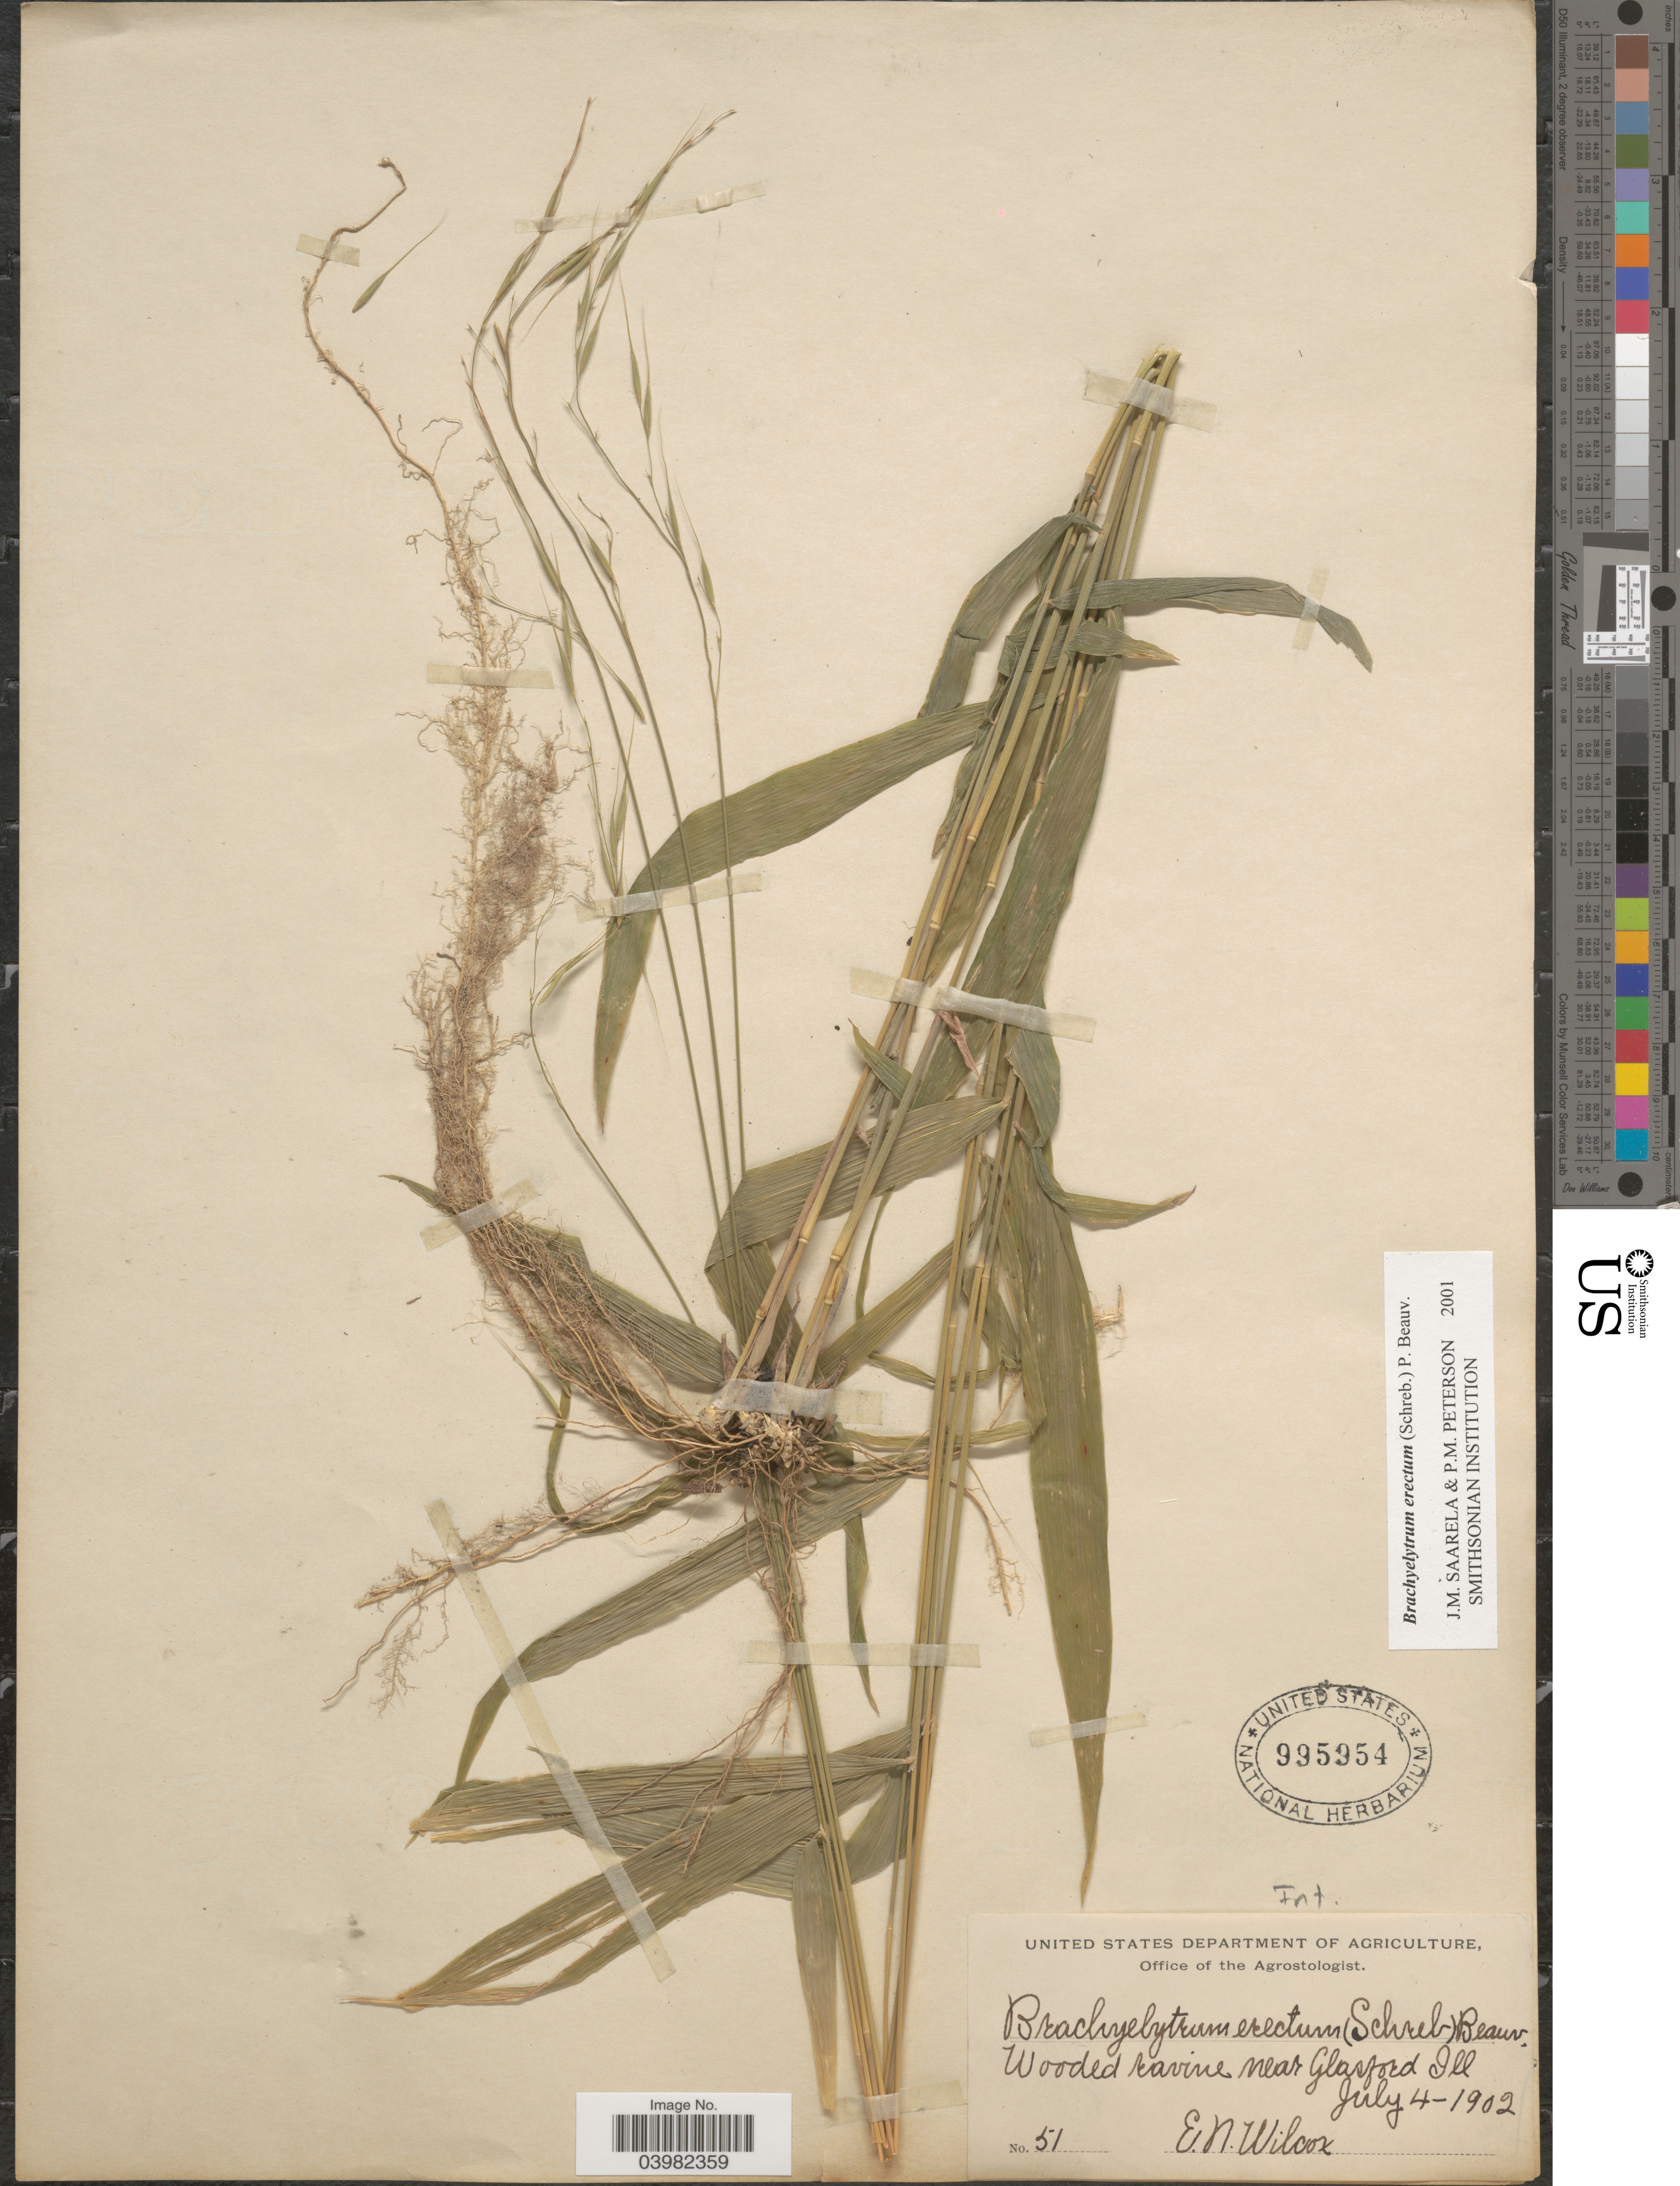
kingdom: Plantae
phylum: Tracheophyta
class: Liliopsida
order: Poales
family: Poaceae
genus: Brachyelytrum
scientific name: Brachyelytrum erectum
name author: (Schreb.) P. Beauv.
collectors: E. Wilcox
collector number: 51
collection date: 1902-07-04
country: United States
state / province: Illinois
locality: Wooded ravine near Glasford.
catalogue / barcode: US 995954